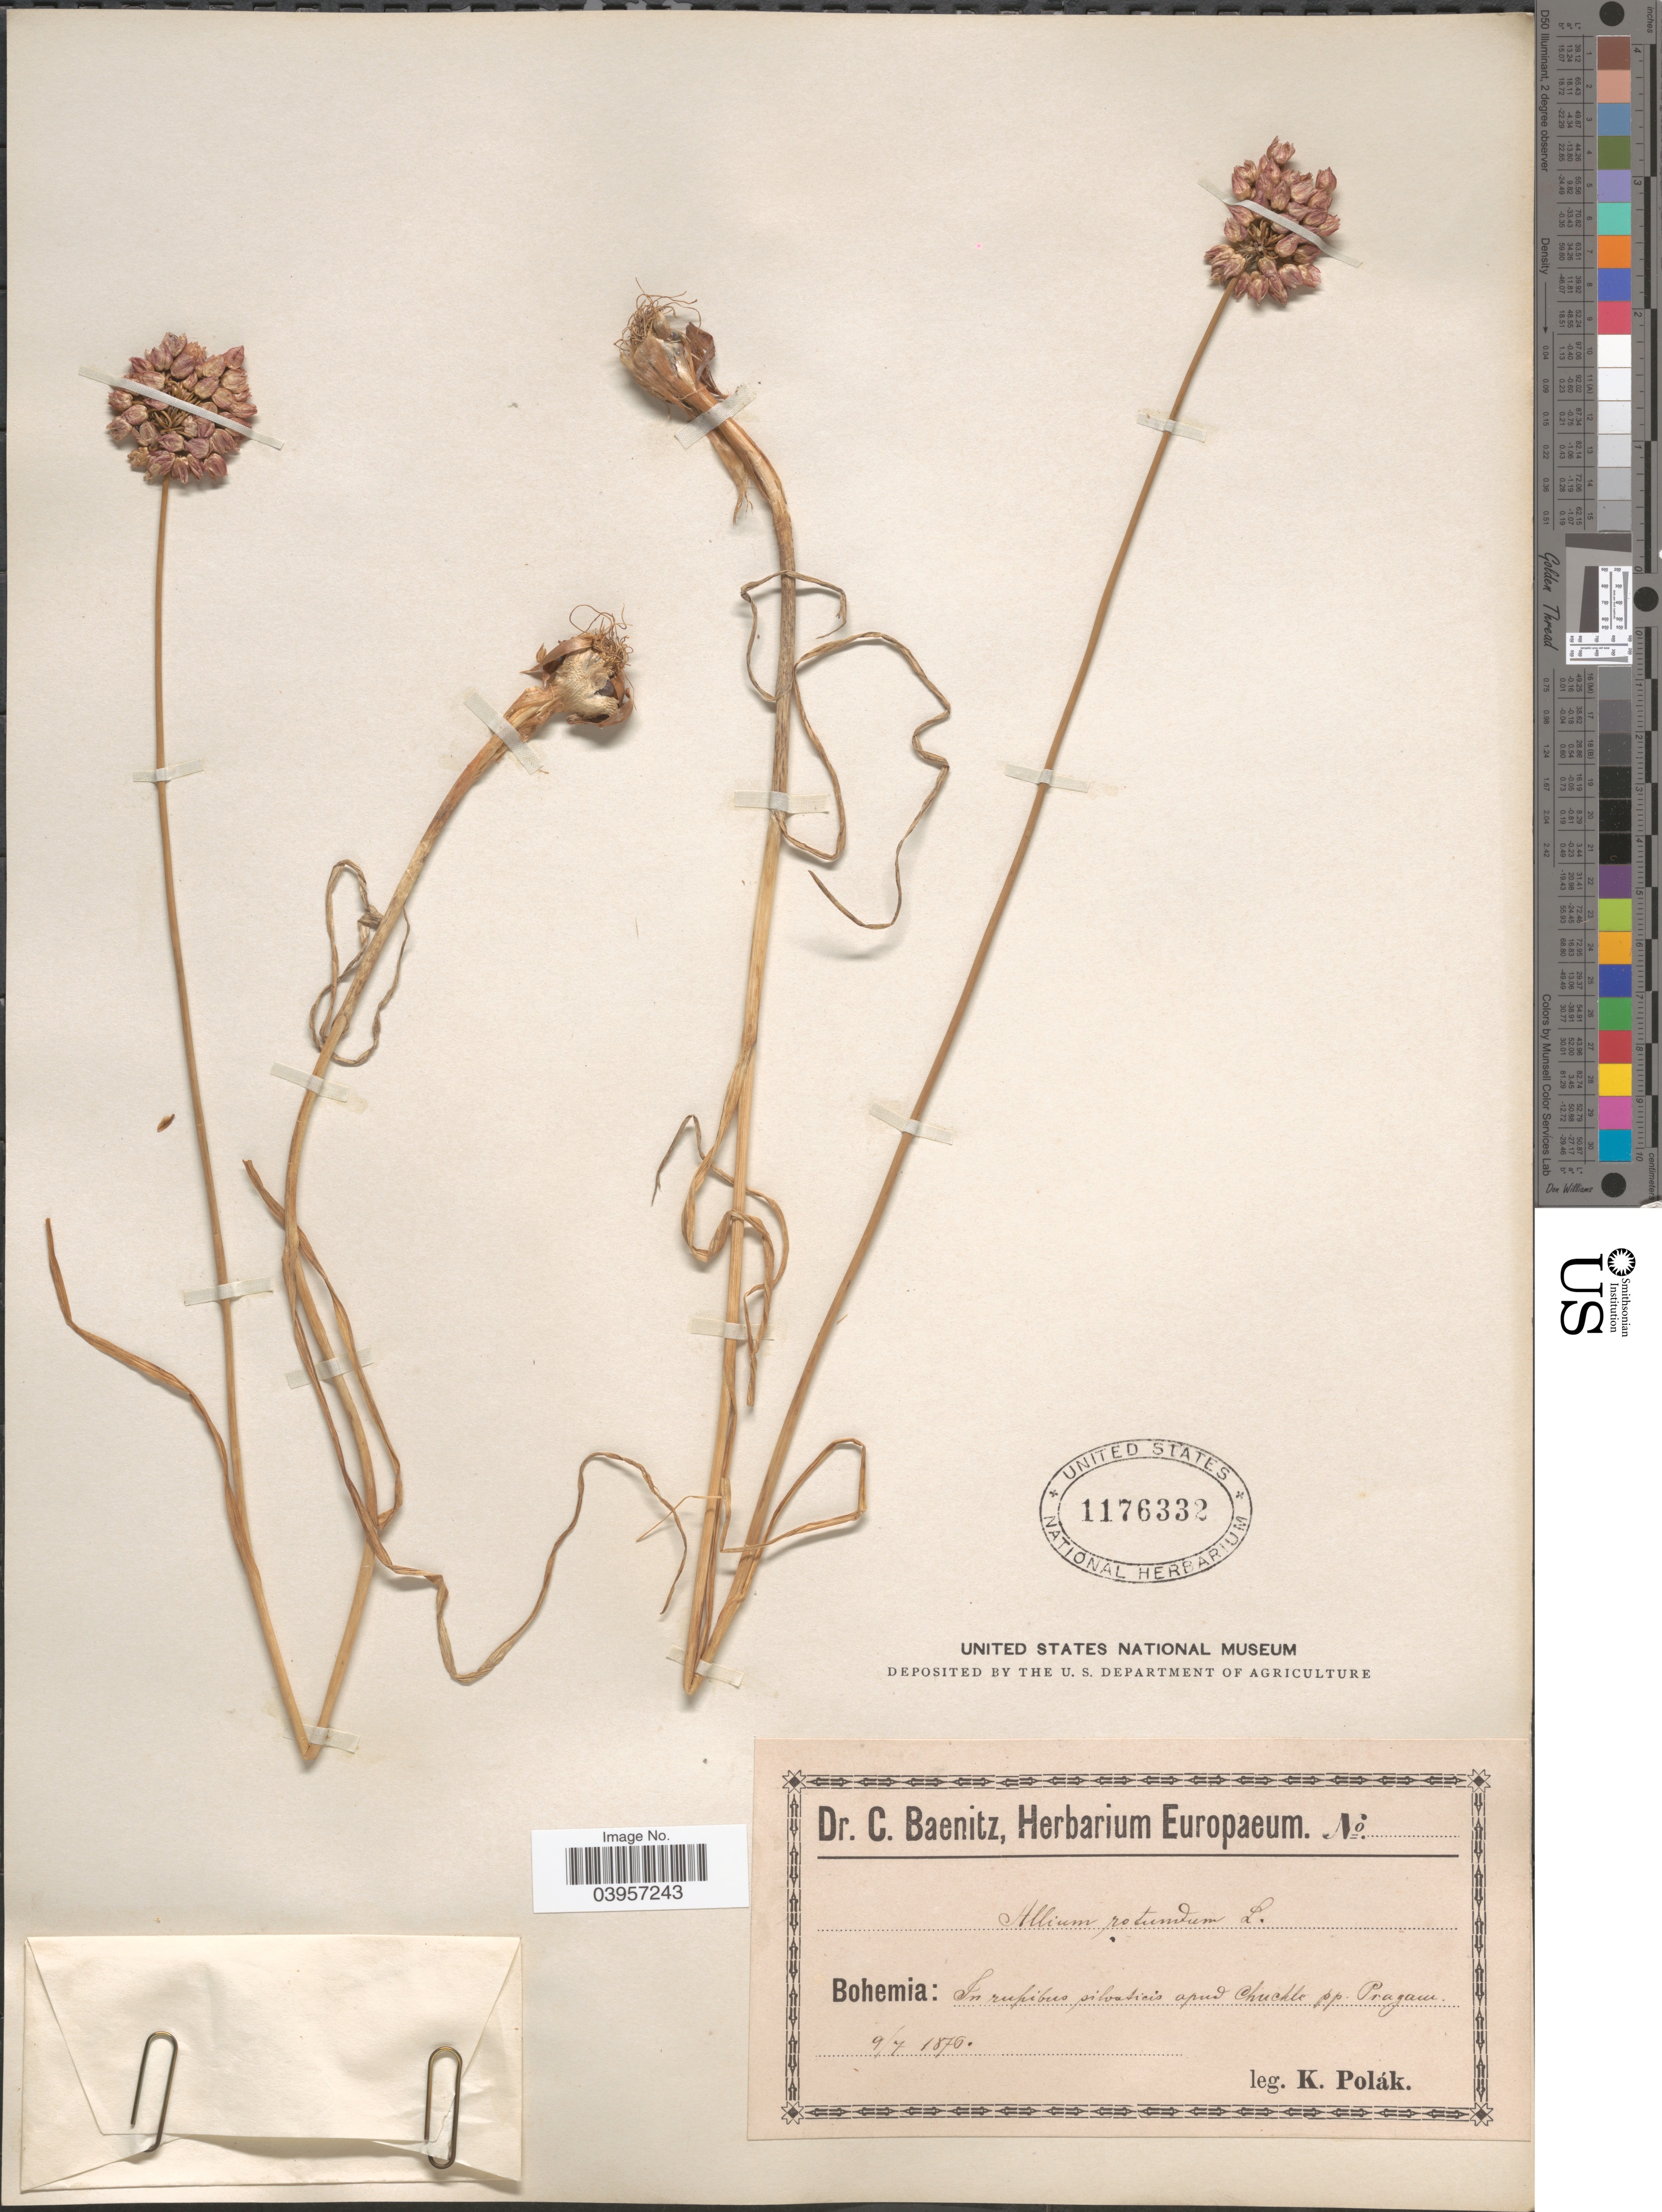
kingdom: Plantae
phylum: Tracheophyta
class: Liliopsida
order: Asparagales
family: Amaryllidaceae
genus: Allium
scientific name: Allium rotundum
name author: L.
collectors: K. Polák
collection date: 1875-07-09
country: Czechia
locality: Bohemia: In rupibus silvasicis apud Chuchle pp Pragaaw.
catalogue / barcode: US 1176332